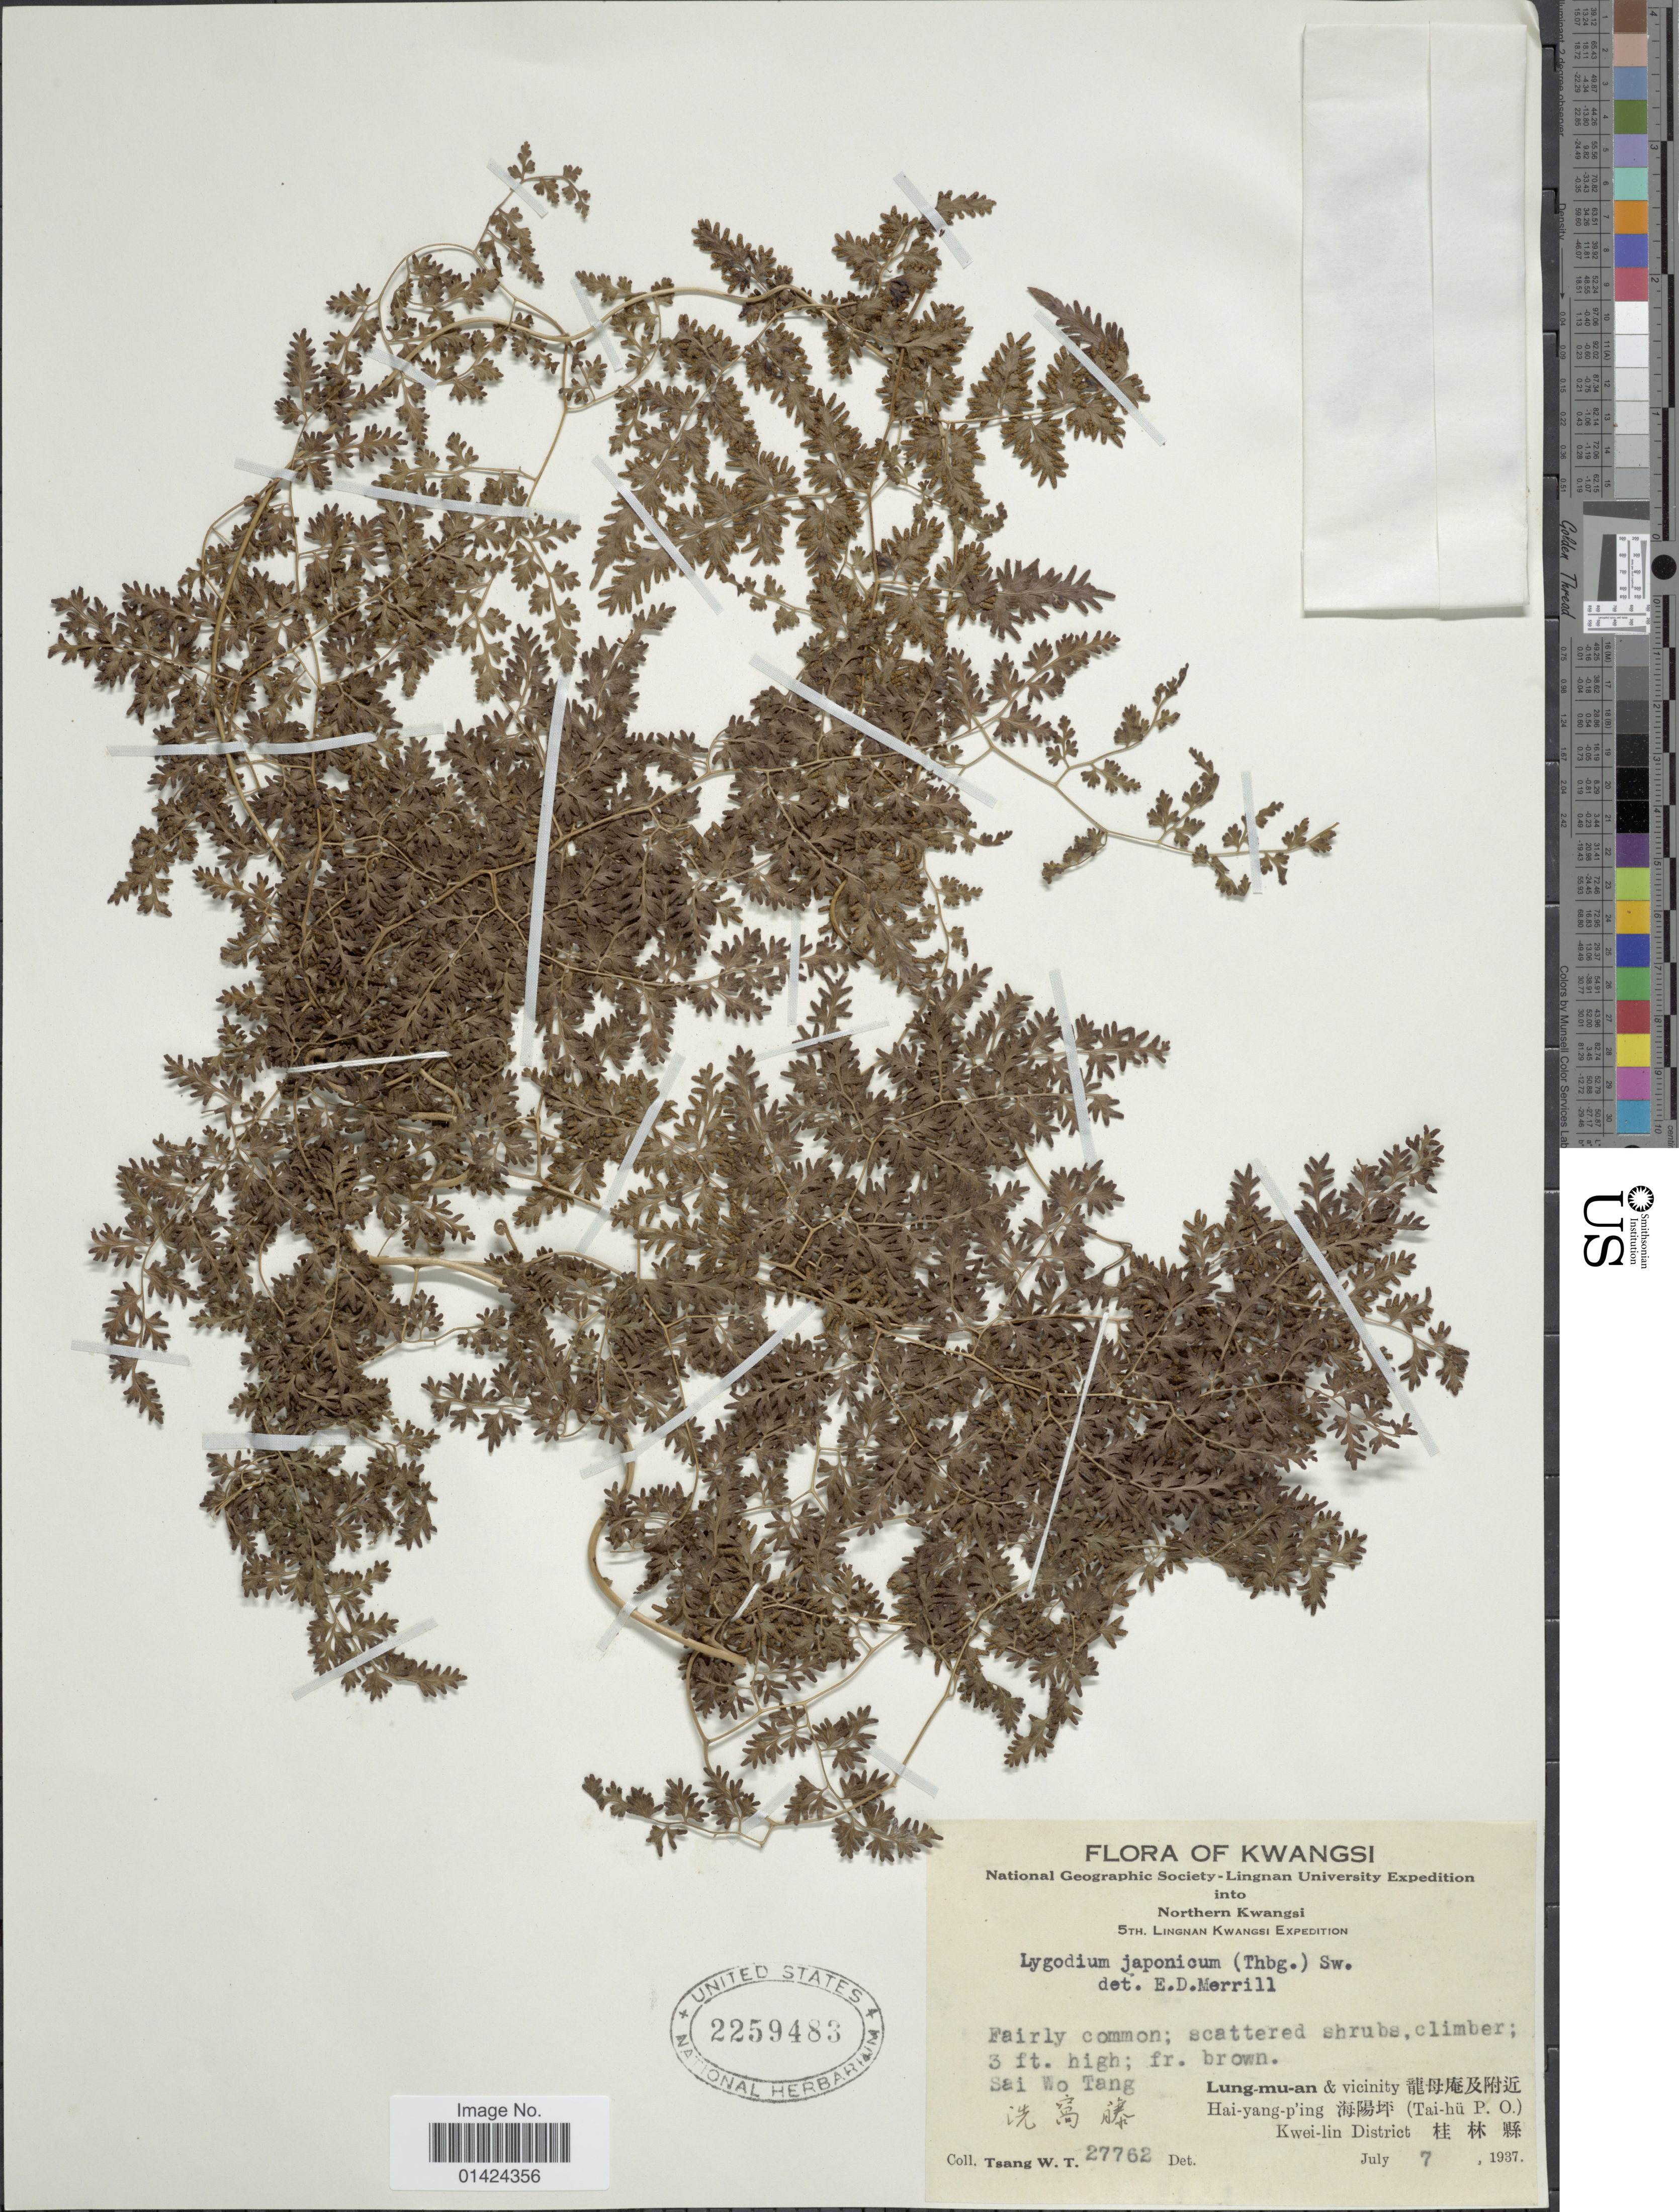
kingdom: Plantae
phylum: Tracheophyta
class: Polypodiopsida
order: Schizaeales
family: Lygodiaceae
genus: Lygodium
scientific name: Lygodium japonicum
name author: (Thunb.) Sw.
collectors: W. T. Tsang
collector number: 27762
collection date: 1937-07-07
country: China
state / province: Guangxi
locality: Northern Kwangsi. Sai Wo Tang, Lung-mu-an & vicinity. Hai-yang-p'ing (Tai-hü P.O.) Kwei-lin District).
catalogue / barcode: US 2259483